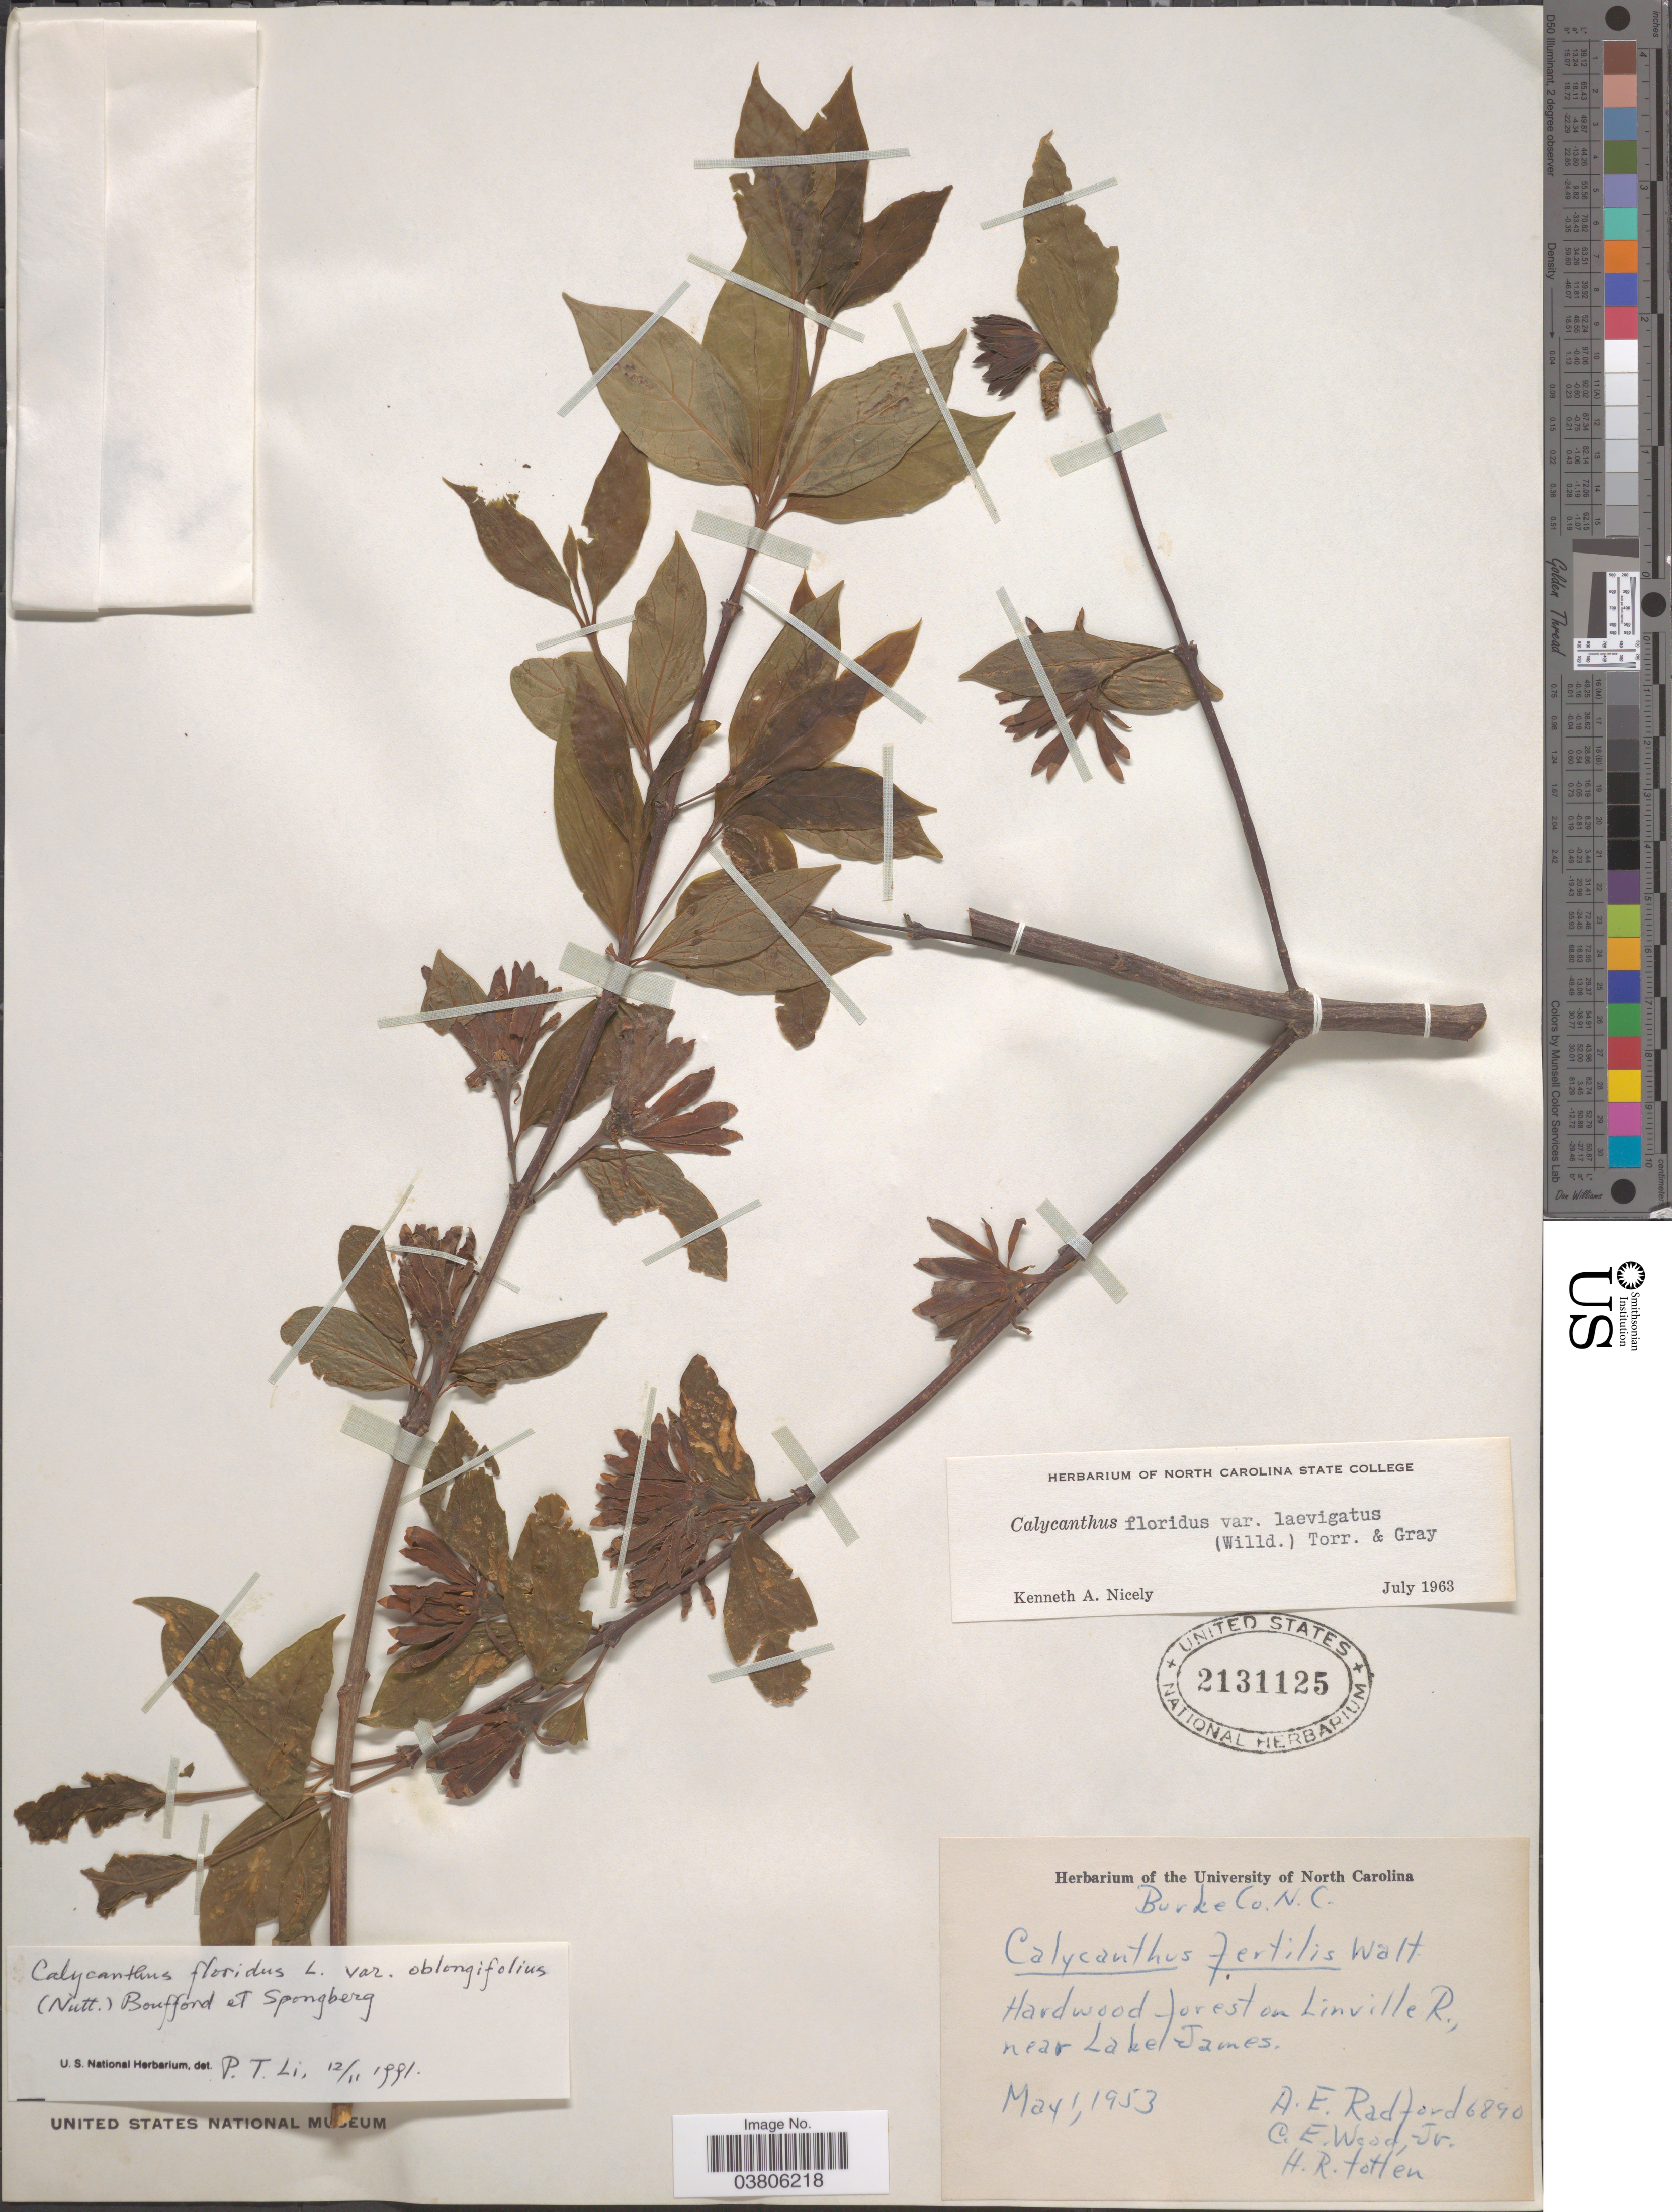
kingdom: Plantae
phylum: Tracheophyta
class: Magnoliopsida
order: Laurales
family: Calycanthaceae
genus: Calycanthus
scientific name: Calycanthus floridus var. laevigatus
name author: (Willd.) Torr. & A. Gray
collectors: A. E. Radford, C. Wood & H. Totten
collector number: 6890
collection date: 1953-05-01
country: United States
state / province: North Carolina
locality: Burke Co. Hardwood forest on Linville R., near Lake James.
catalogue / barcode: US 2131125